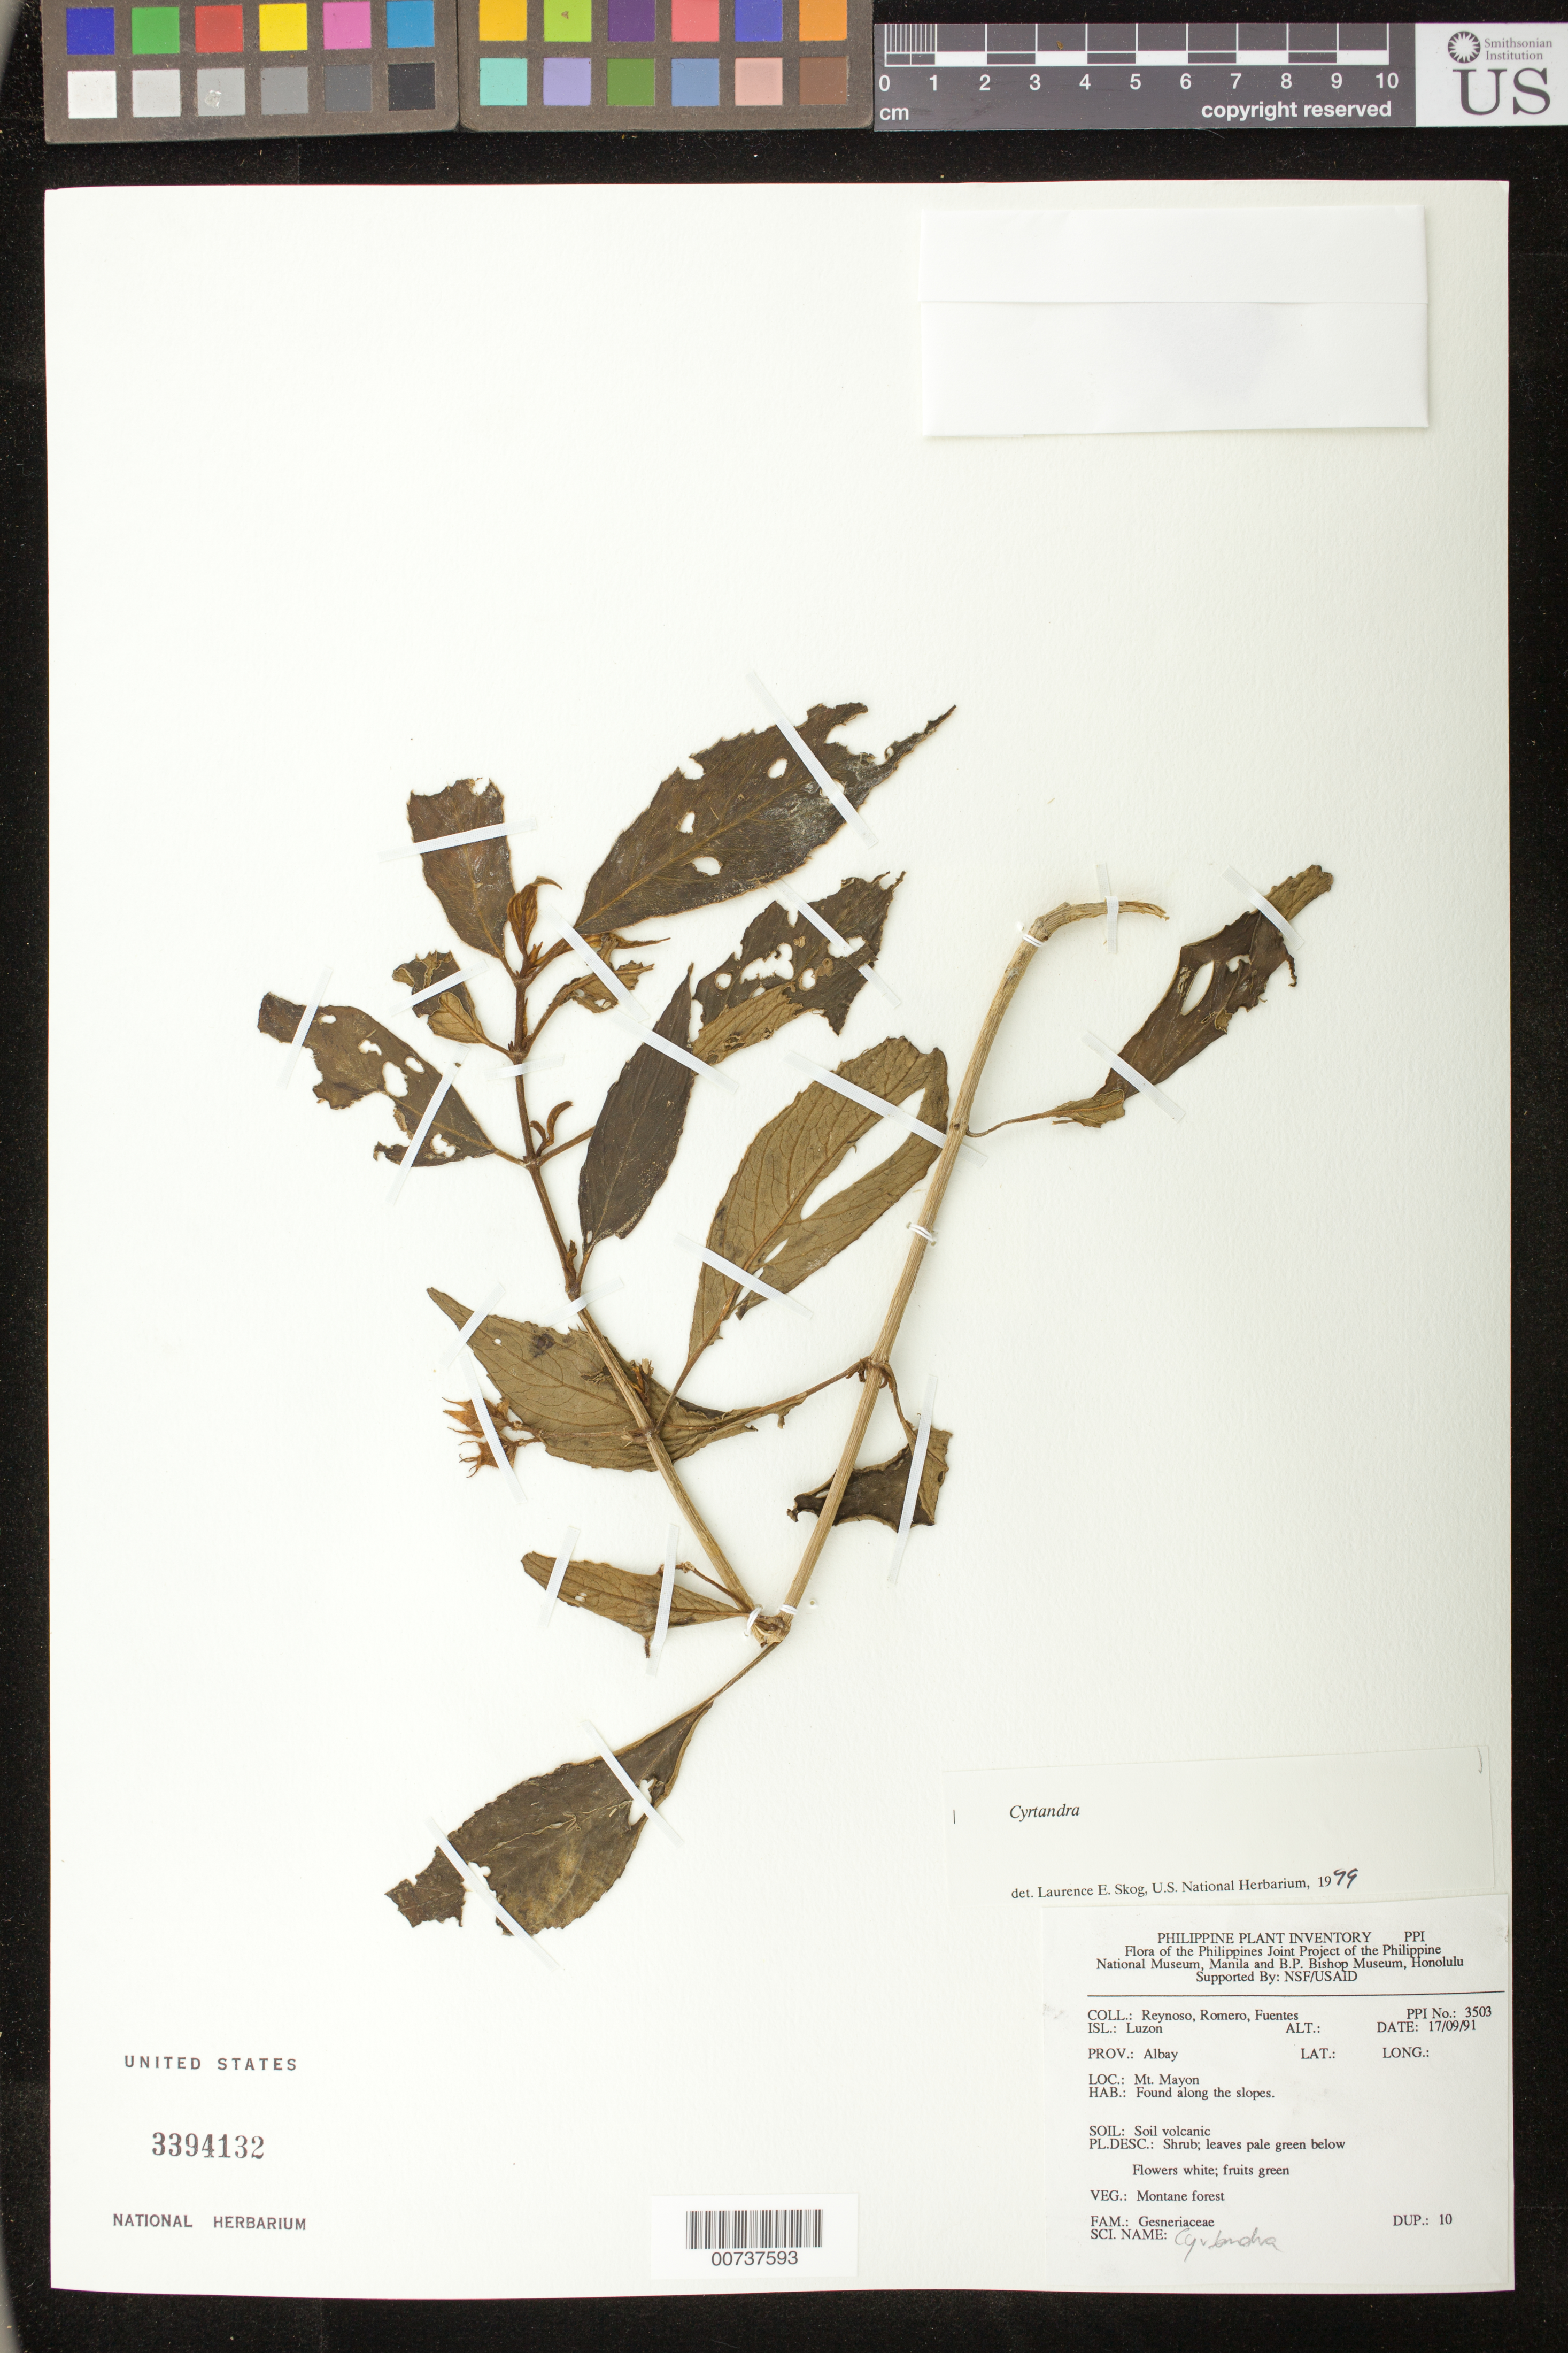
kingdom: Plantae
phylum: Tracheophyta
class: Magnoliopsida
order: Lamiales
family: Gesneriaceae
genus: Cyrtandra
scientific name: Cyrtandra sp.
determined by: Skog, Laurence E.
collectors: E. Reynoso, -. Romero & -. Fuentes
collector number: PPI No. 3503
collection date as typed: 17 Sep 1991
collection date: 1991-09-17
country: Philippines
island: Luzon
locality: Prov. Albay; Mt. Mayon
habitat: Montane forest; found along the slopes; soil volcanic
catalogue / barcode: US 3394132